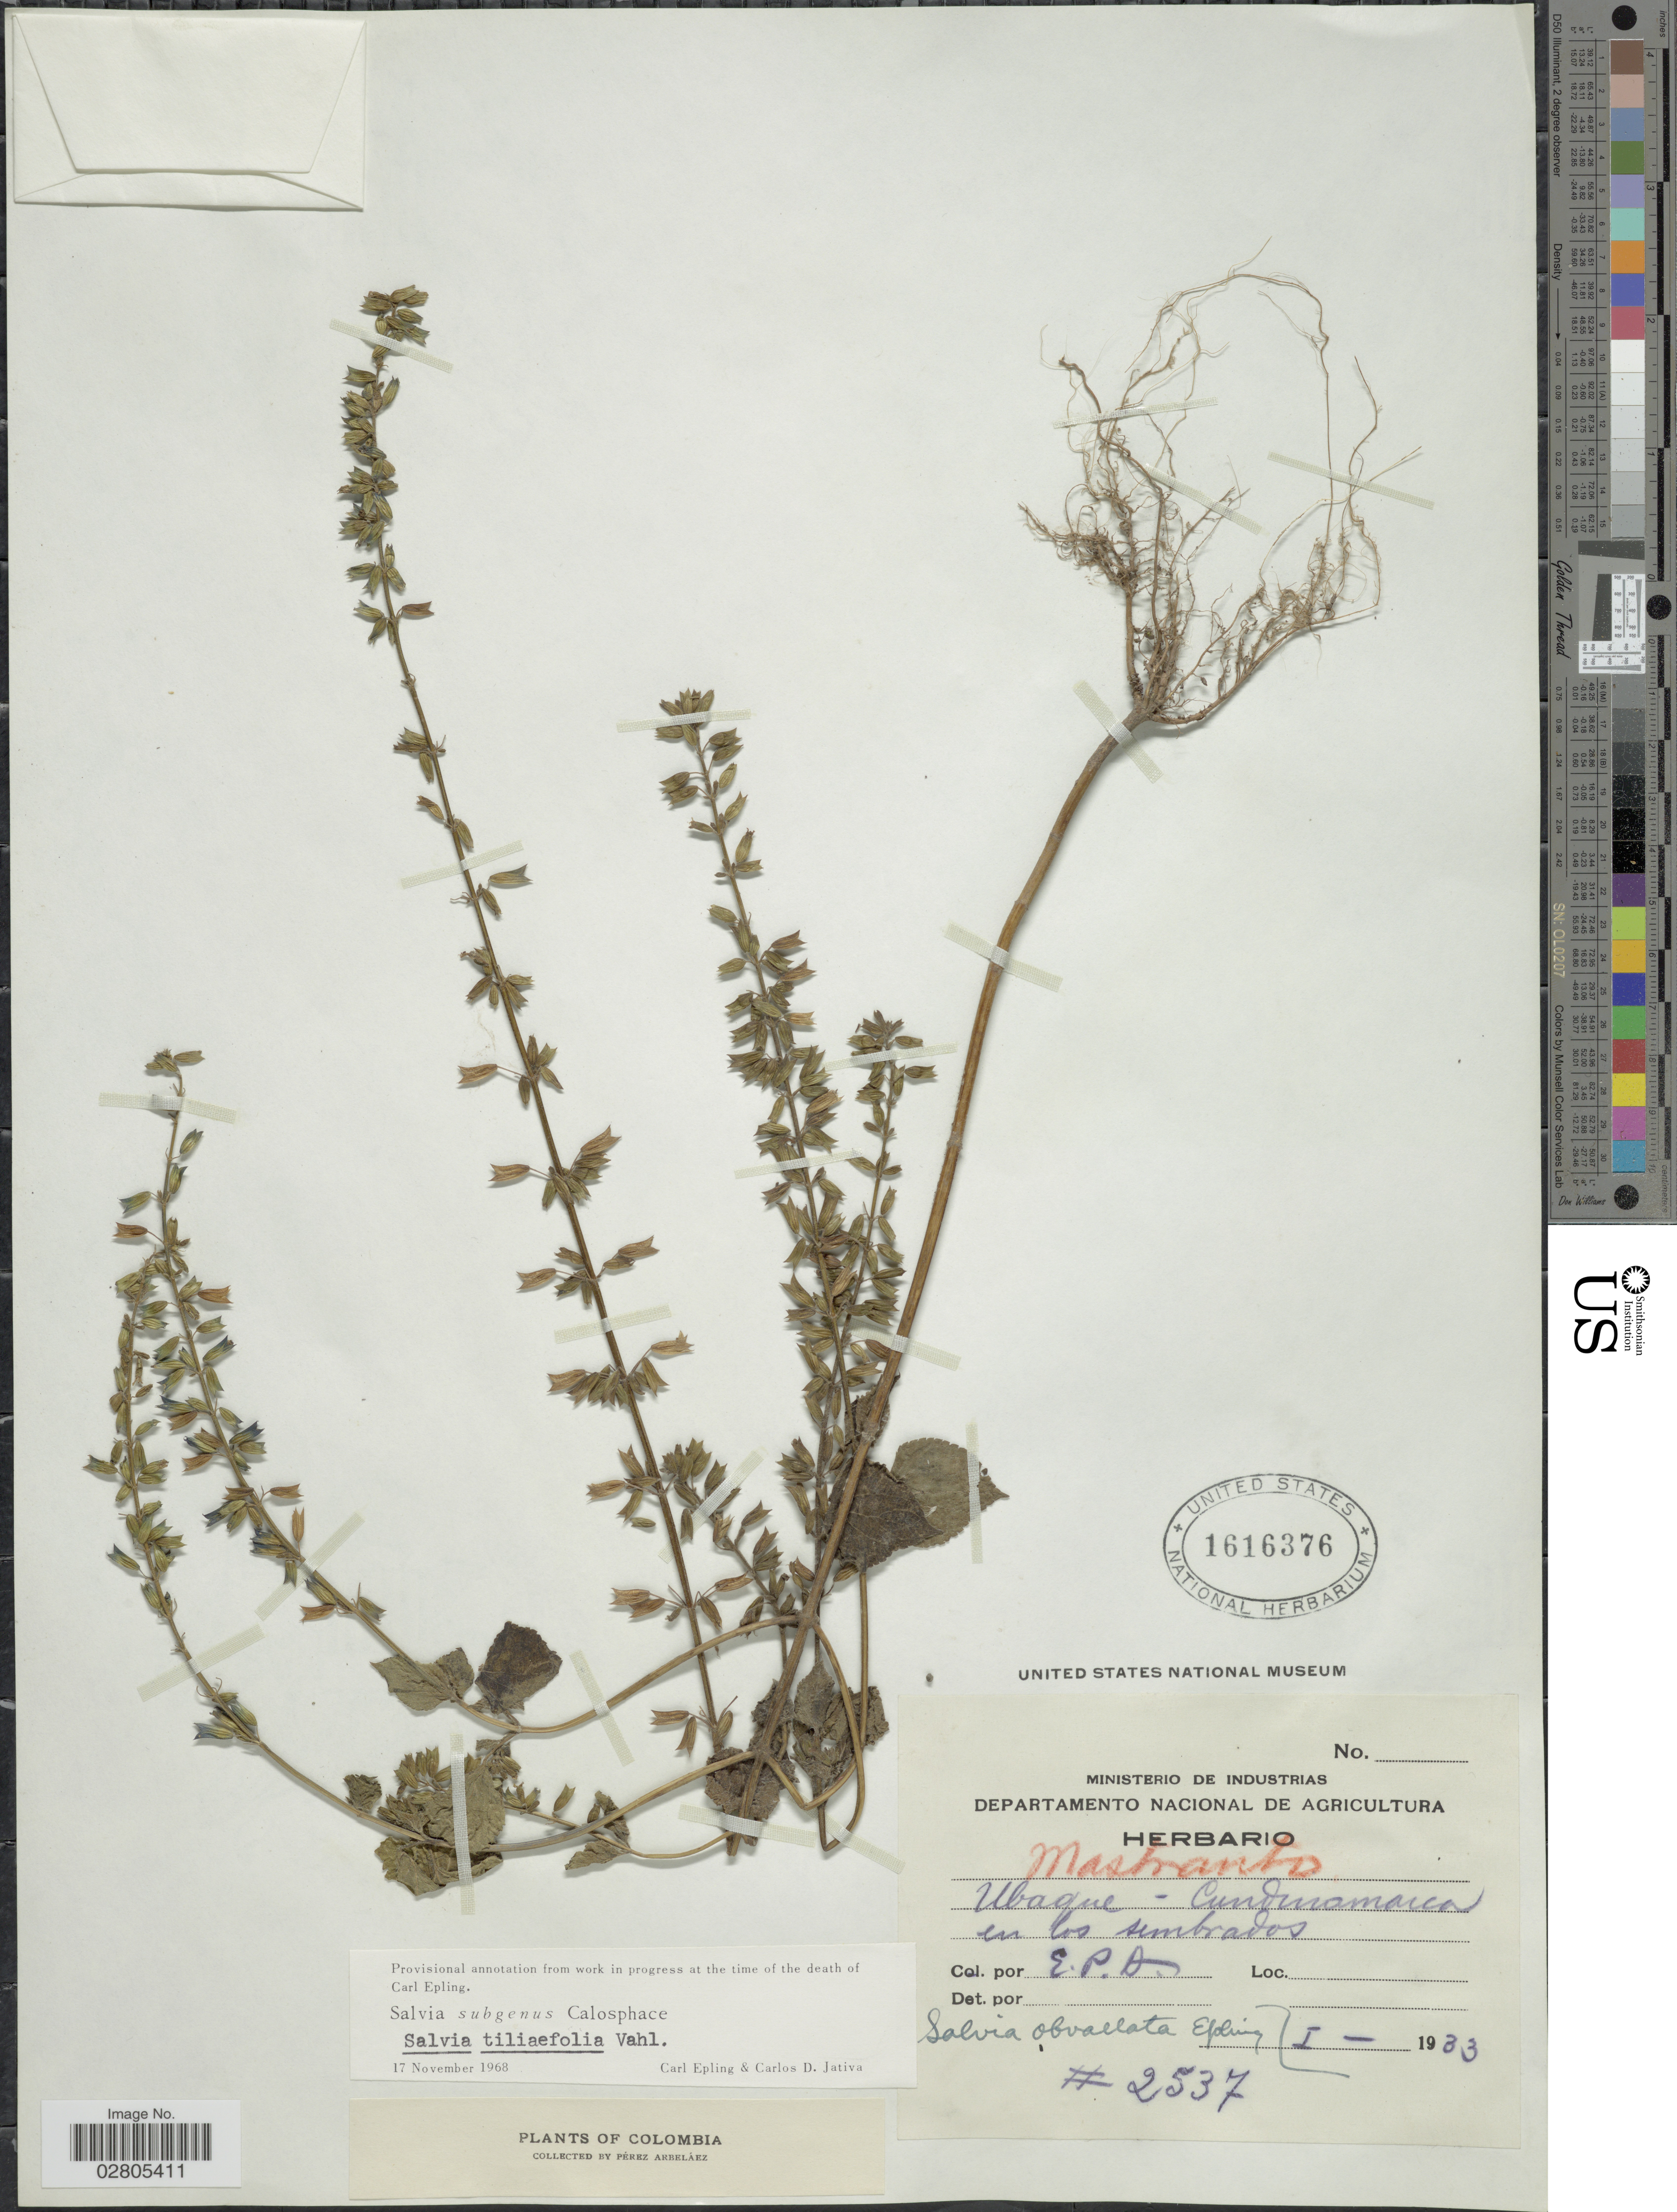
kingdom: Plantae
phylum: Tracheophyta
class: Magnoliopsida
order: Lamiales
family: Lamiaceae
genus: Salvia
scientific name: Salvia tiliifolia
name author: Vahl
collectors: E. Pérez Arbeláez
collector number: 2537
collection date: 1933-01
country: Colombia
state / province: Cundinamarca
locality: Ubaque-Cundinamarca, en los sembrados.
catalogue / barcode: US 1616376